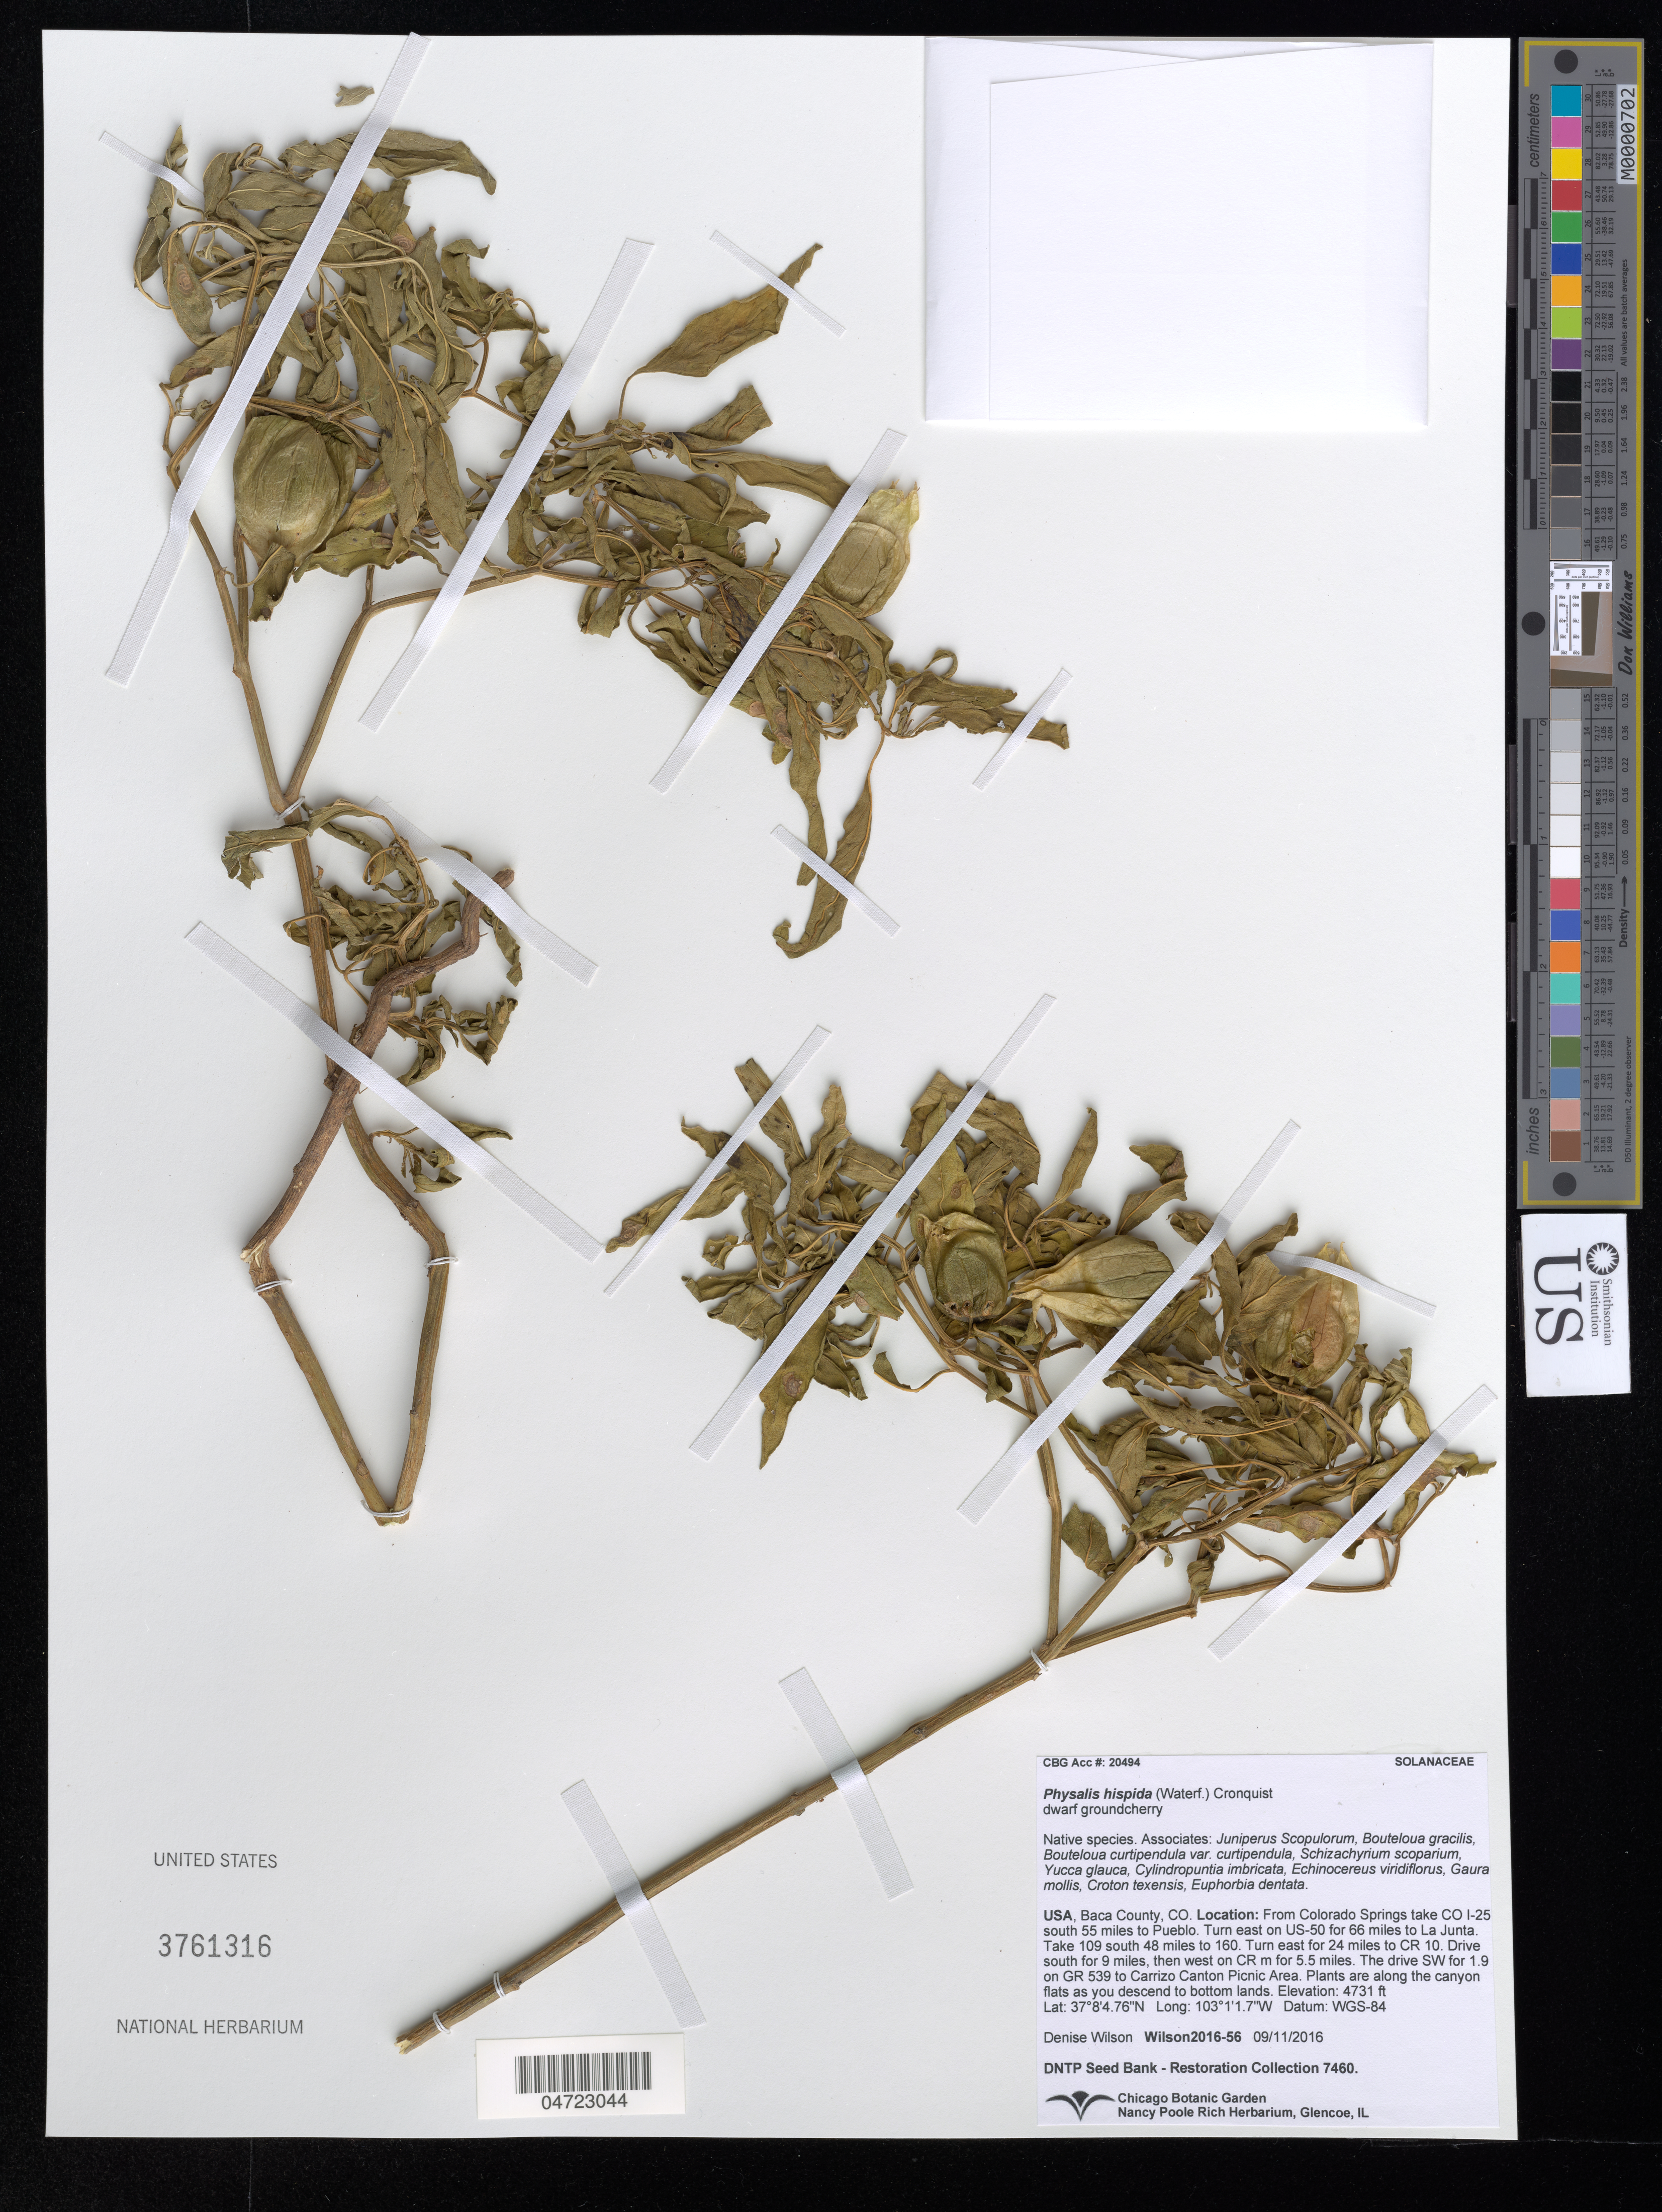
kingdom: Plantae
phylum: Tracheophyta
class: Magnoliopsida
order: Solanales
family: Solanaceae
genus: Physalis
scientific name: Physalis hispida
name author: (Waterf.) Cronquist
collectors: D. Wilson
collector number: Wilson2016-56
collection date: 2016-09-11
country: United States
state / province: Colorado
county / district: Baca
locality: Baca County. From Colorado Springs take CO I-25 south 55 miles to Pueblo. Turn east on US-50 for 66 miles to La Junta. Take 109 south 48 miles to 160. Turn east for 24 miles to CR 10. Drive south for 9 miles, then west on CR m for 5.5 miles. The drive SW for 1.9 on GR 539 to Carrizo Canton Picnic Area. Plants are along the canyon flats as you descend to bottom lands.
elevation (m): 1442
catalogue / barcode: US 3761316